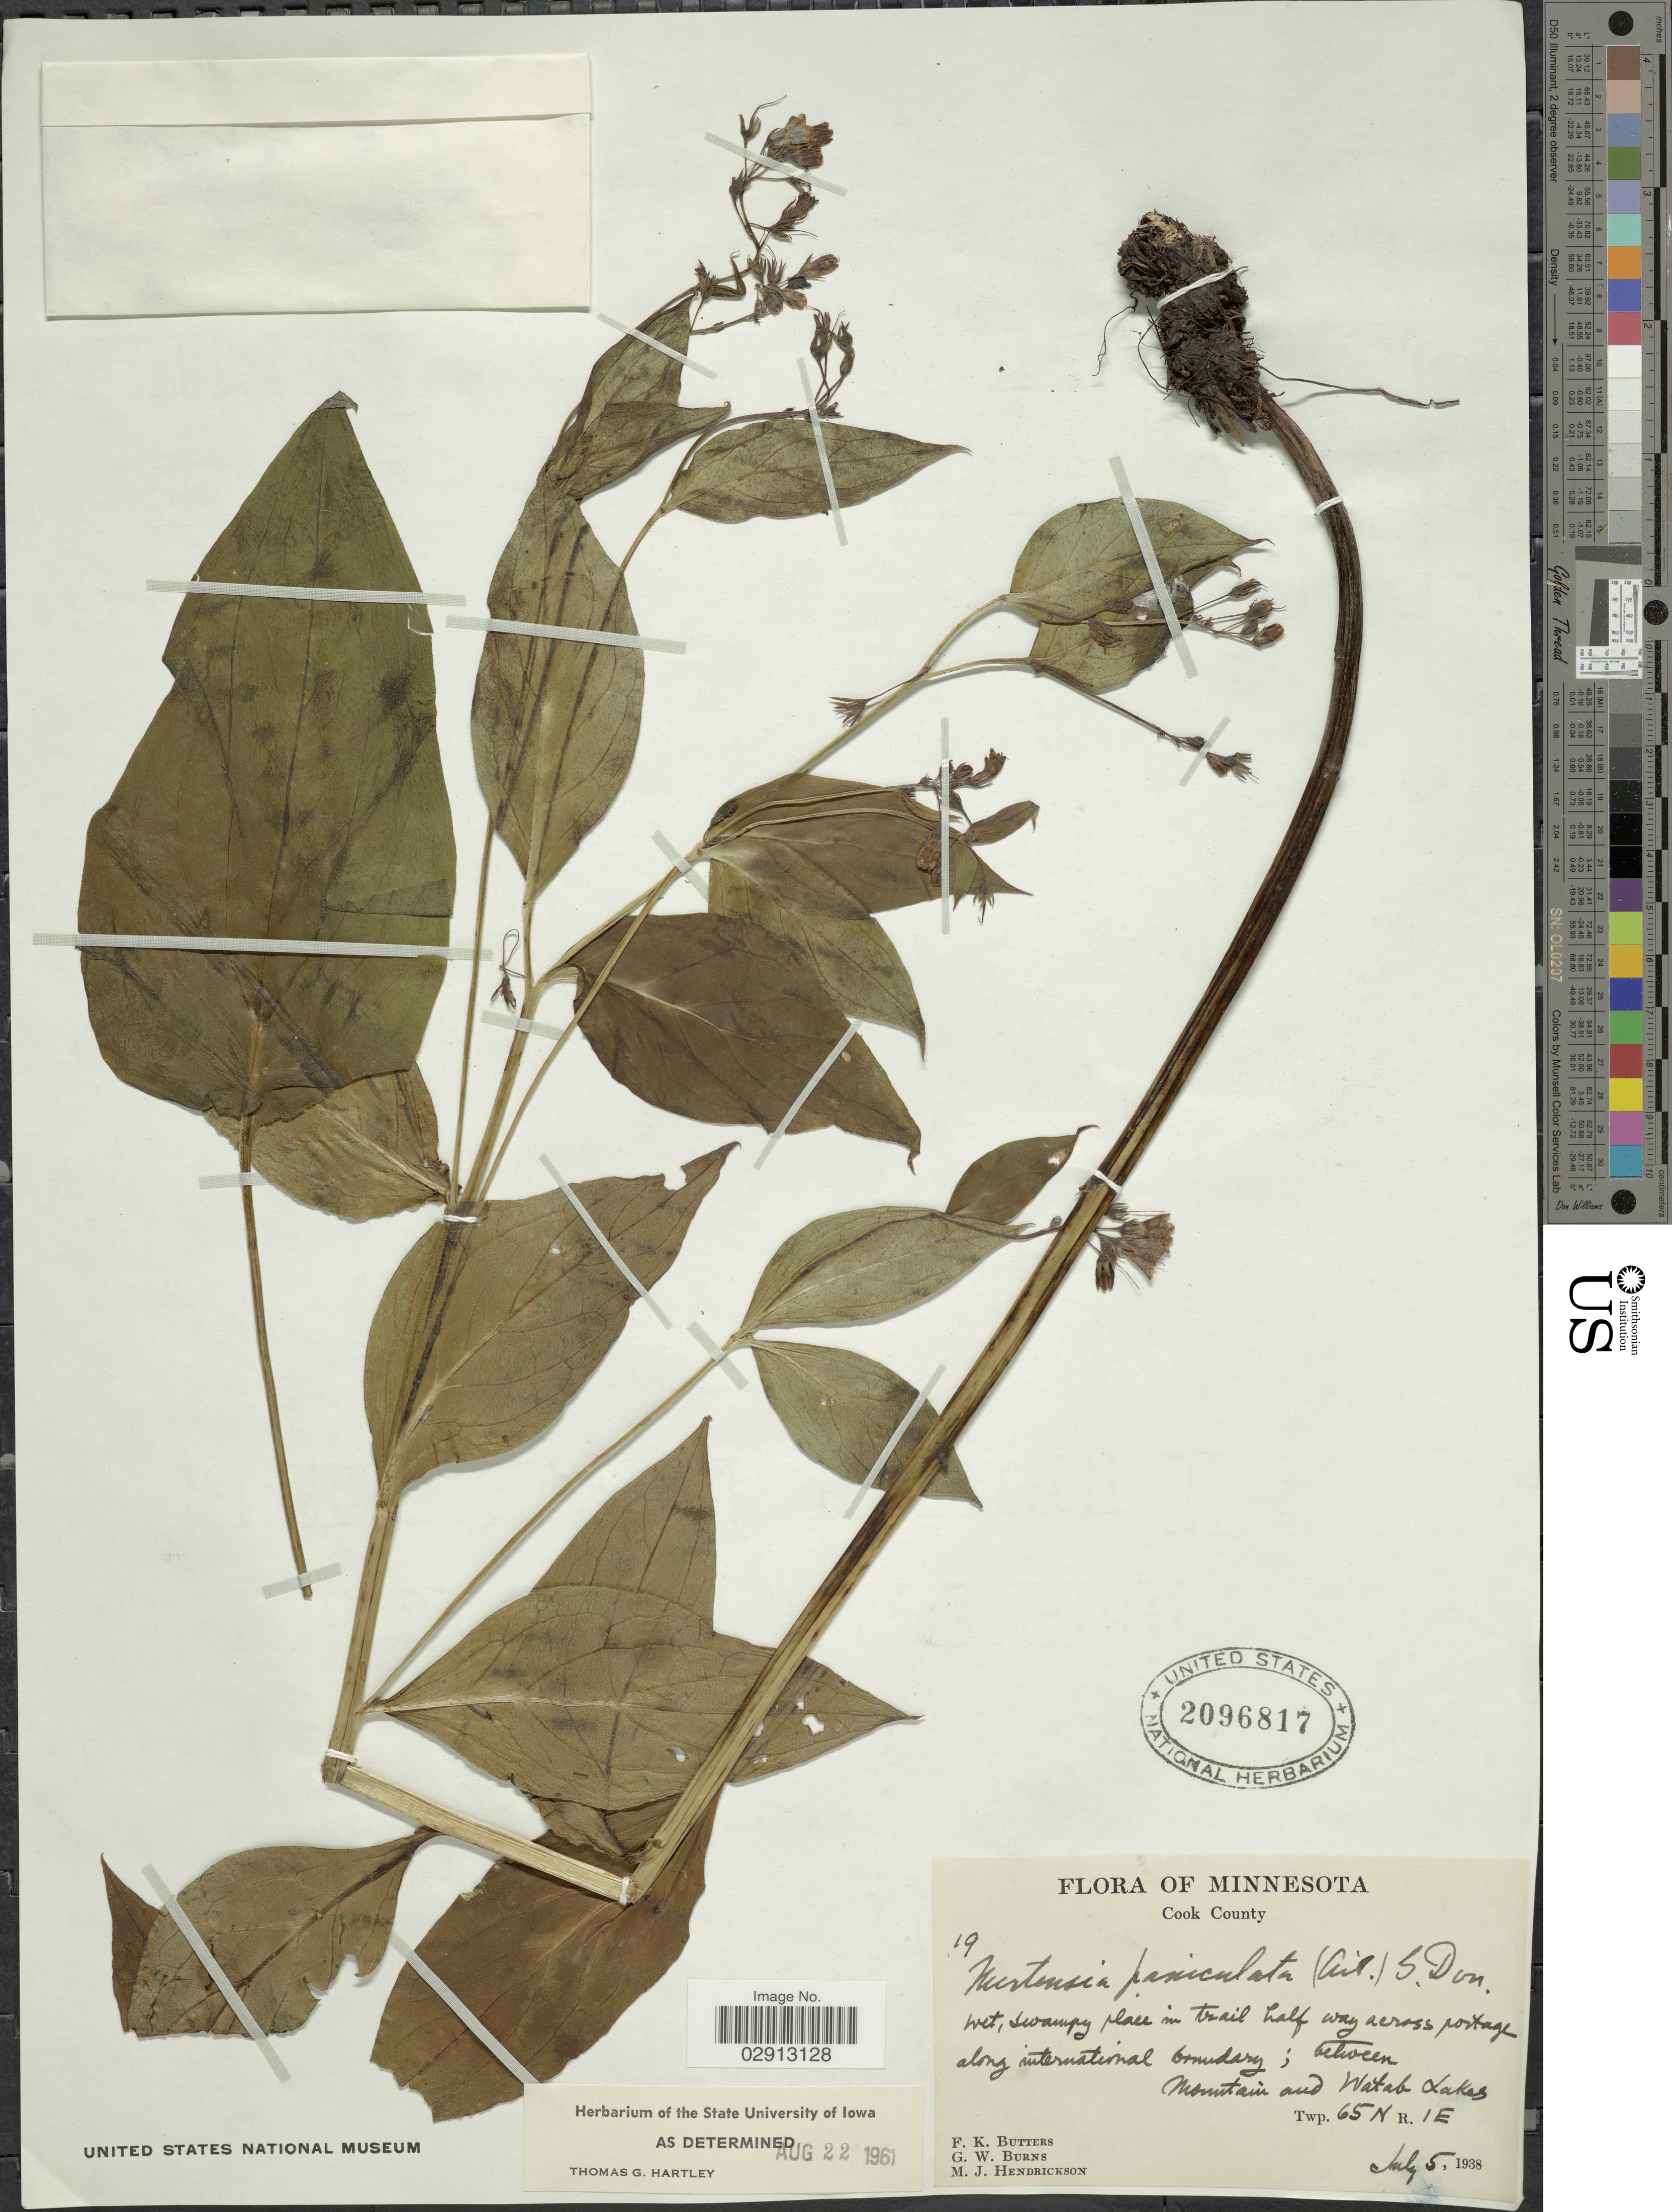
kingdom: Plantae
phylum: Tracheophyta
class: Magnoliopsida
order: Boraginales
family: Boraginaceae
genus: Mertensia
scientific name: Mertensia paniculata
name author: (Aiton) G. Don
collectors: F. K. Butters, G. Burns & M. Hendrickson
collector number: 19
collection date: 1938-07-05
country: United States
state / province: Minnesota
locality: Cook County. Wet, swampy place in trail half way across portage along international boundary: between Mountain and Watab Lakes. Twp. 65 N R. 1E.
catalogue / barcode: US 2096817